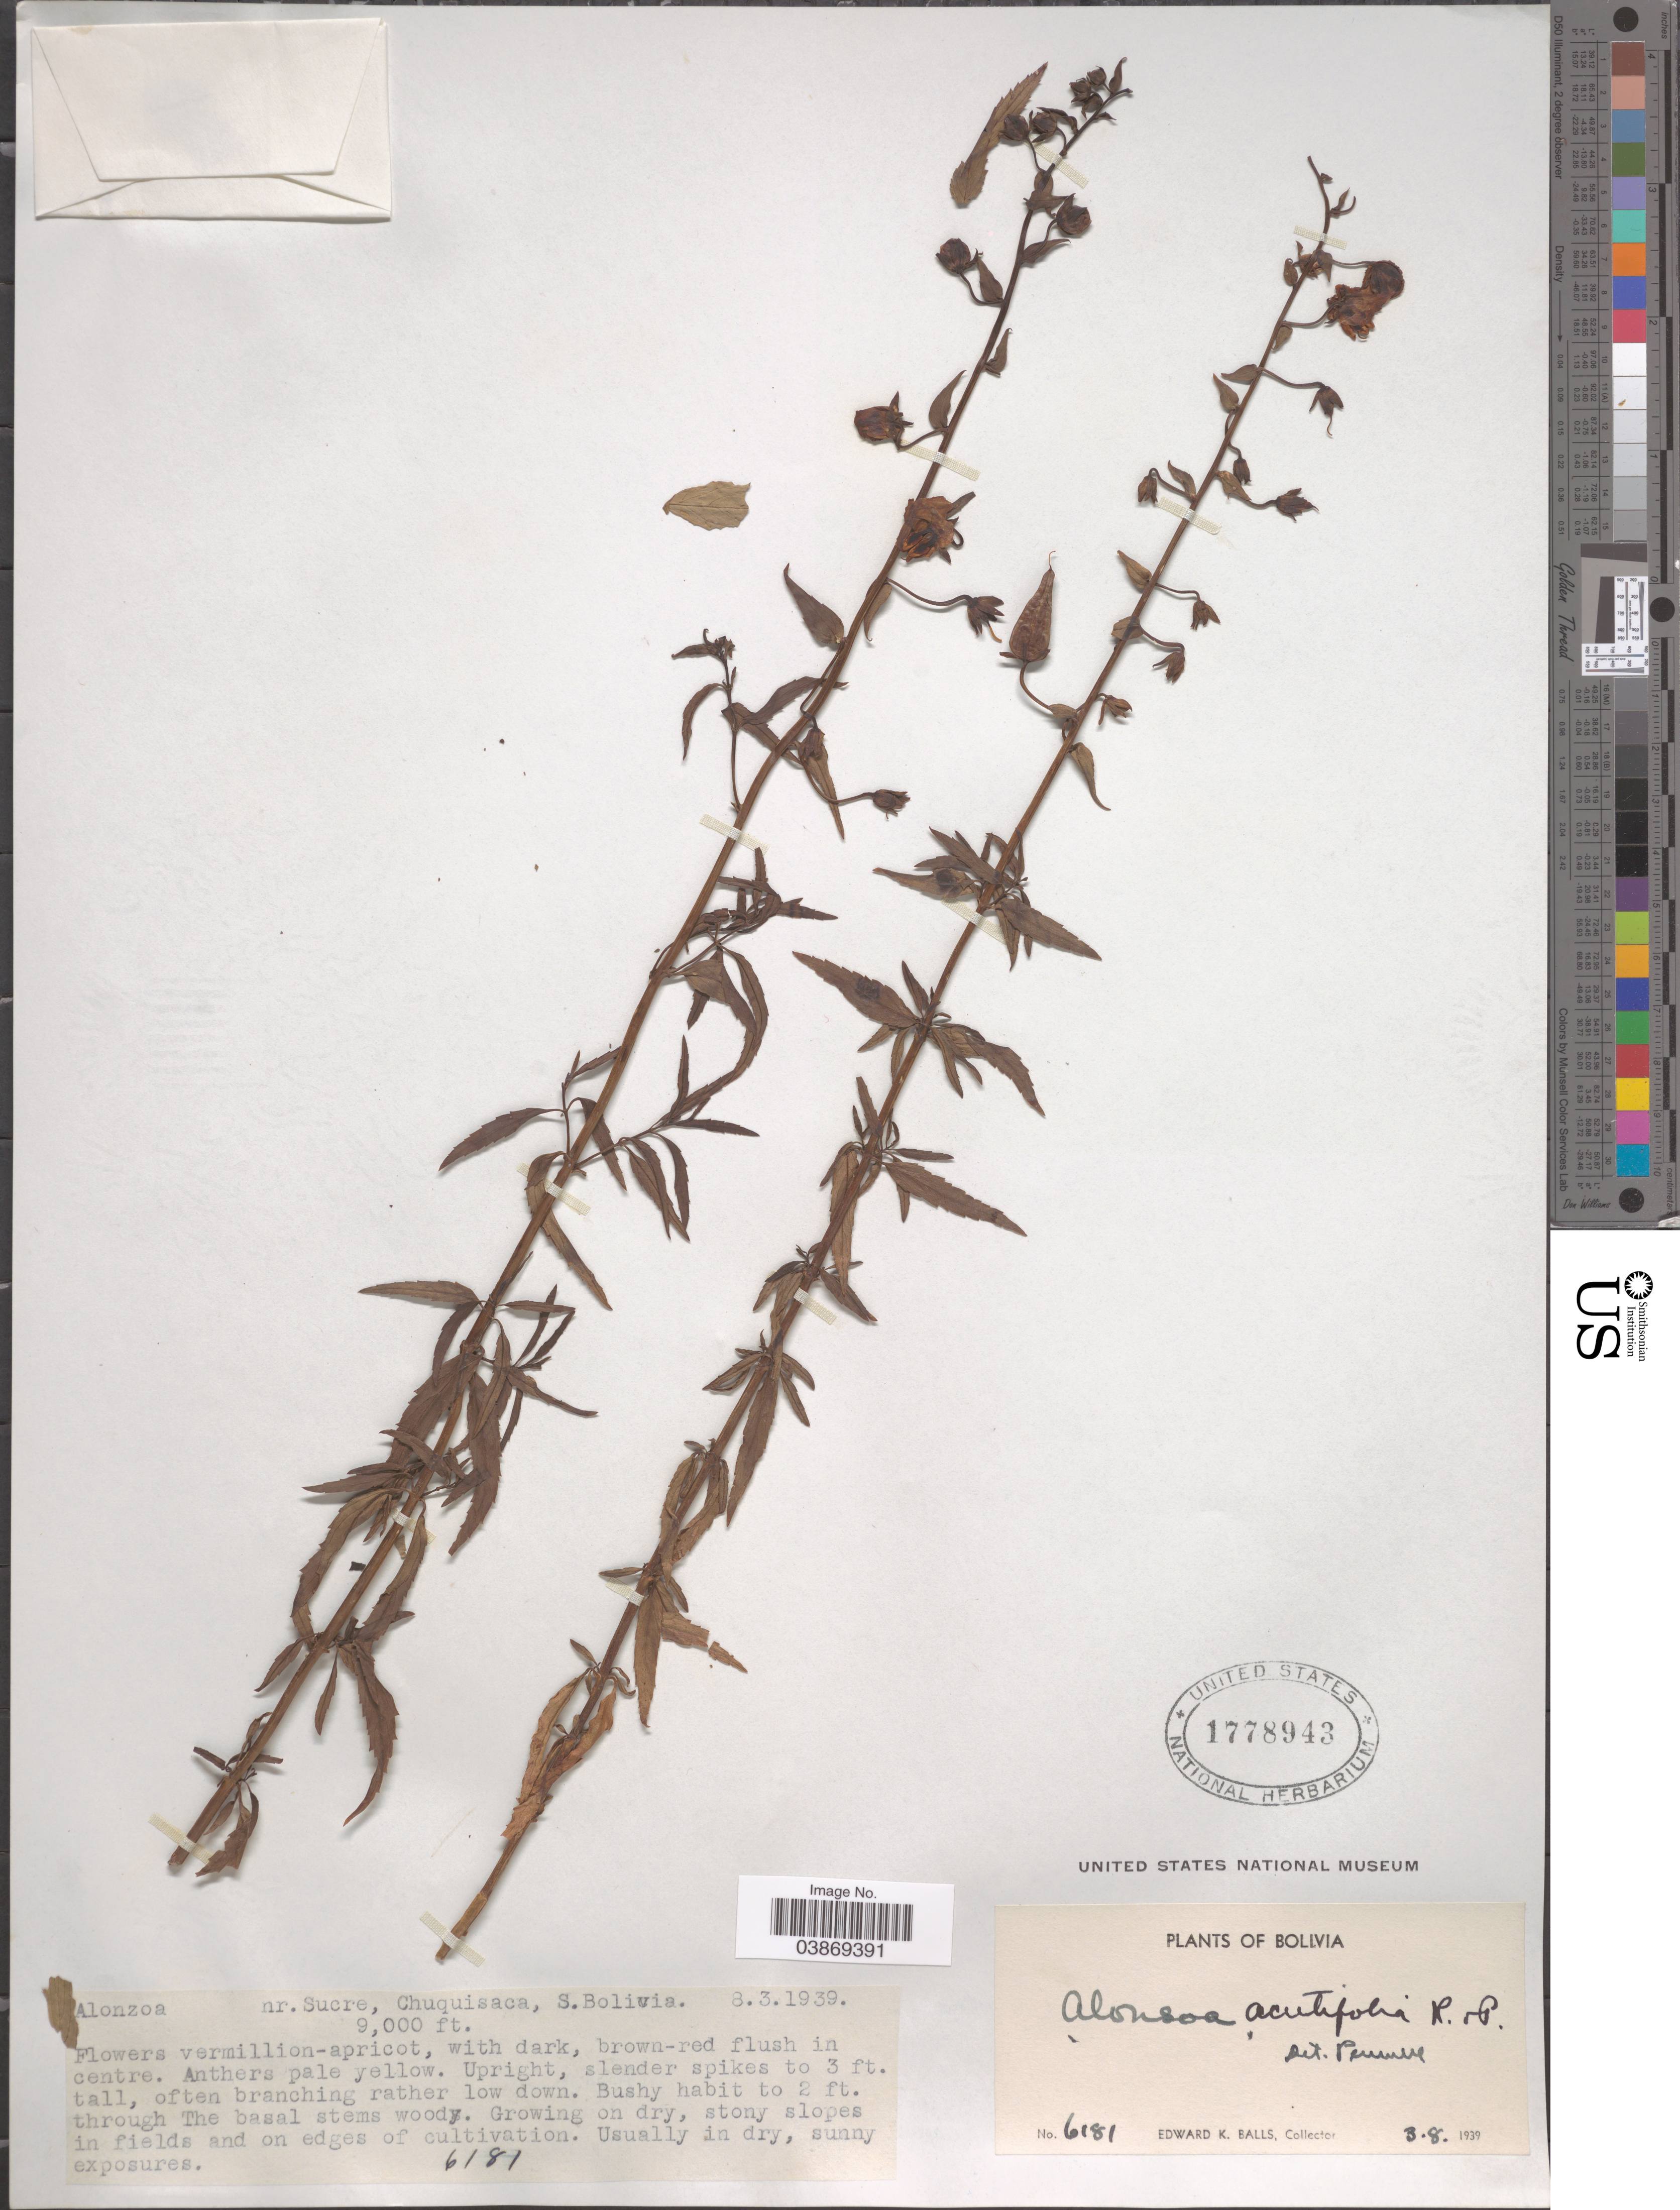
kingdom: Plantae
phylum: Tracheophyta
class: Magnoliopsida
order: Lamiales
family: Scrophulariaceae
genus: Alonsoa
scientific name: Alonsoa acutifolia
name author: Ruiz & Pav.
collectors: E. K. Balls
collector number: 6181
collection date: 1939-08-03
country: Bolivia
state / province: Chuquisaca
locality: Nr. Sucre, S. Bolivia.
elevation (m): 2743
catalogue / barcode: US 1778943